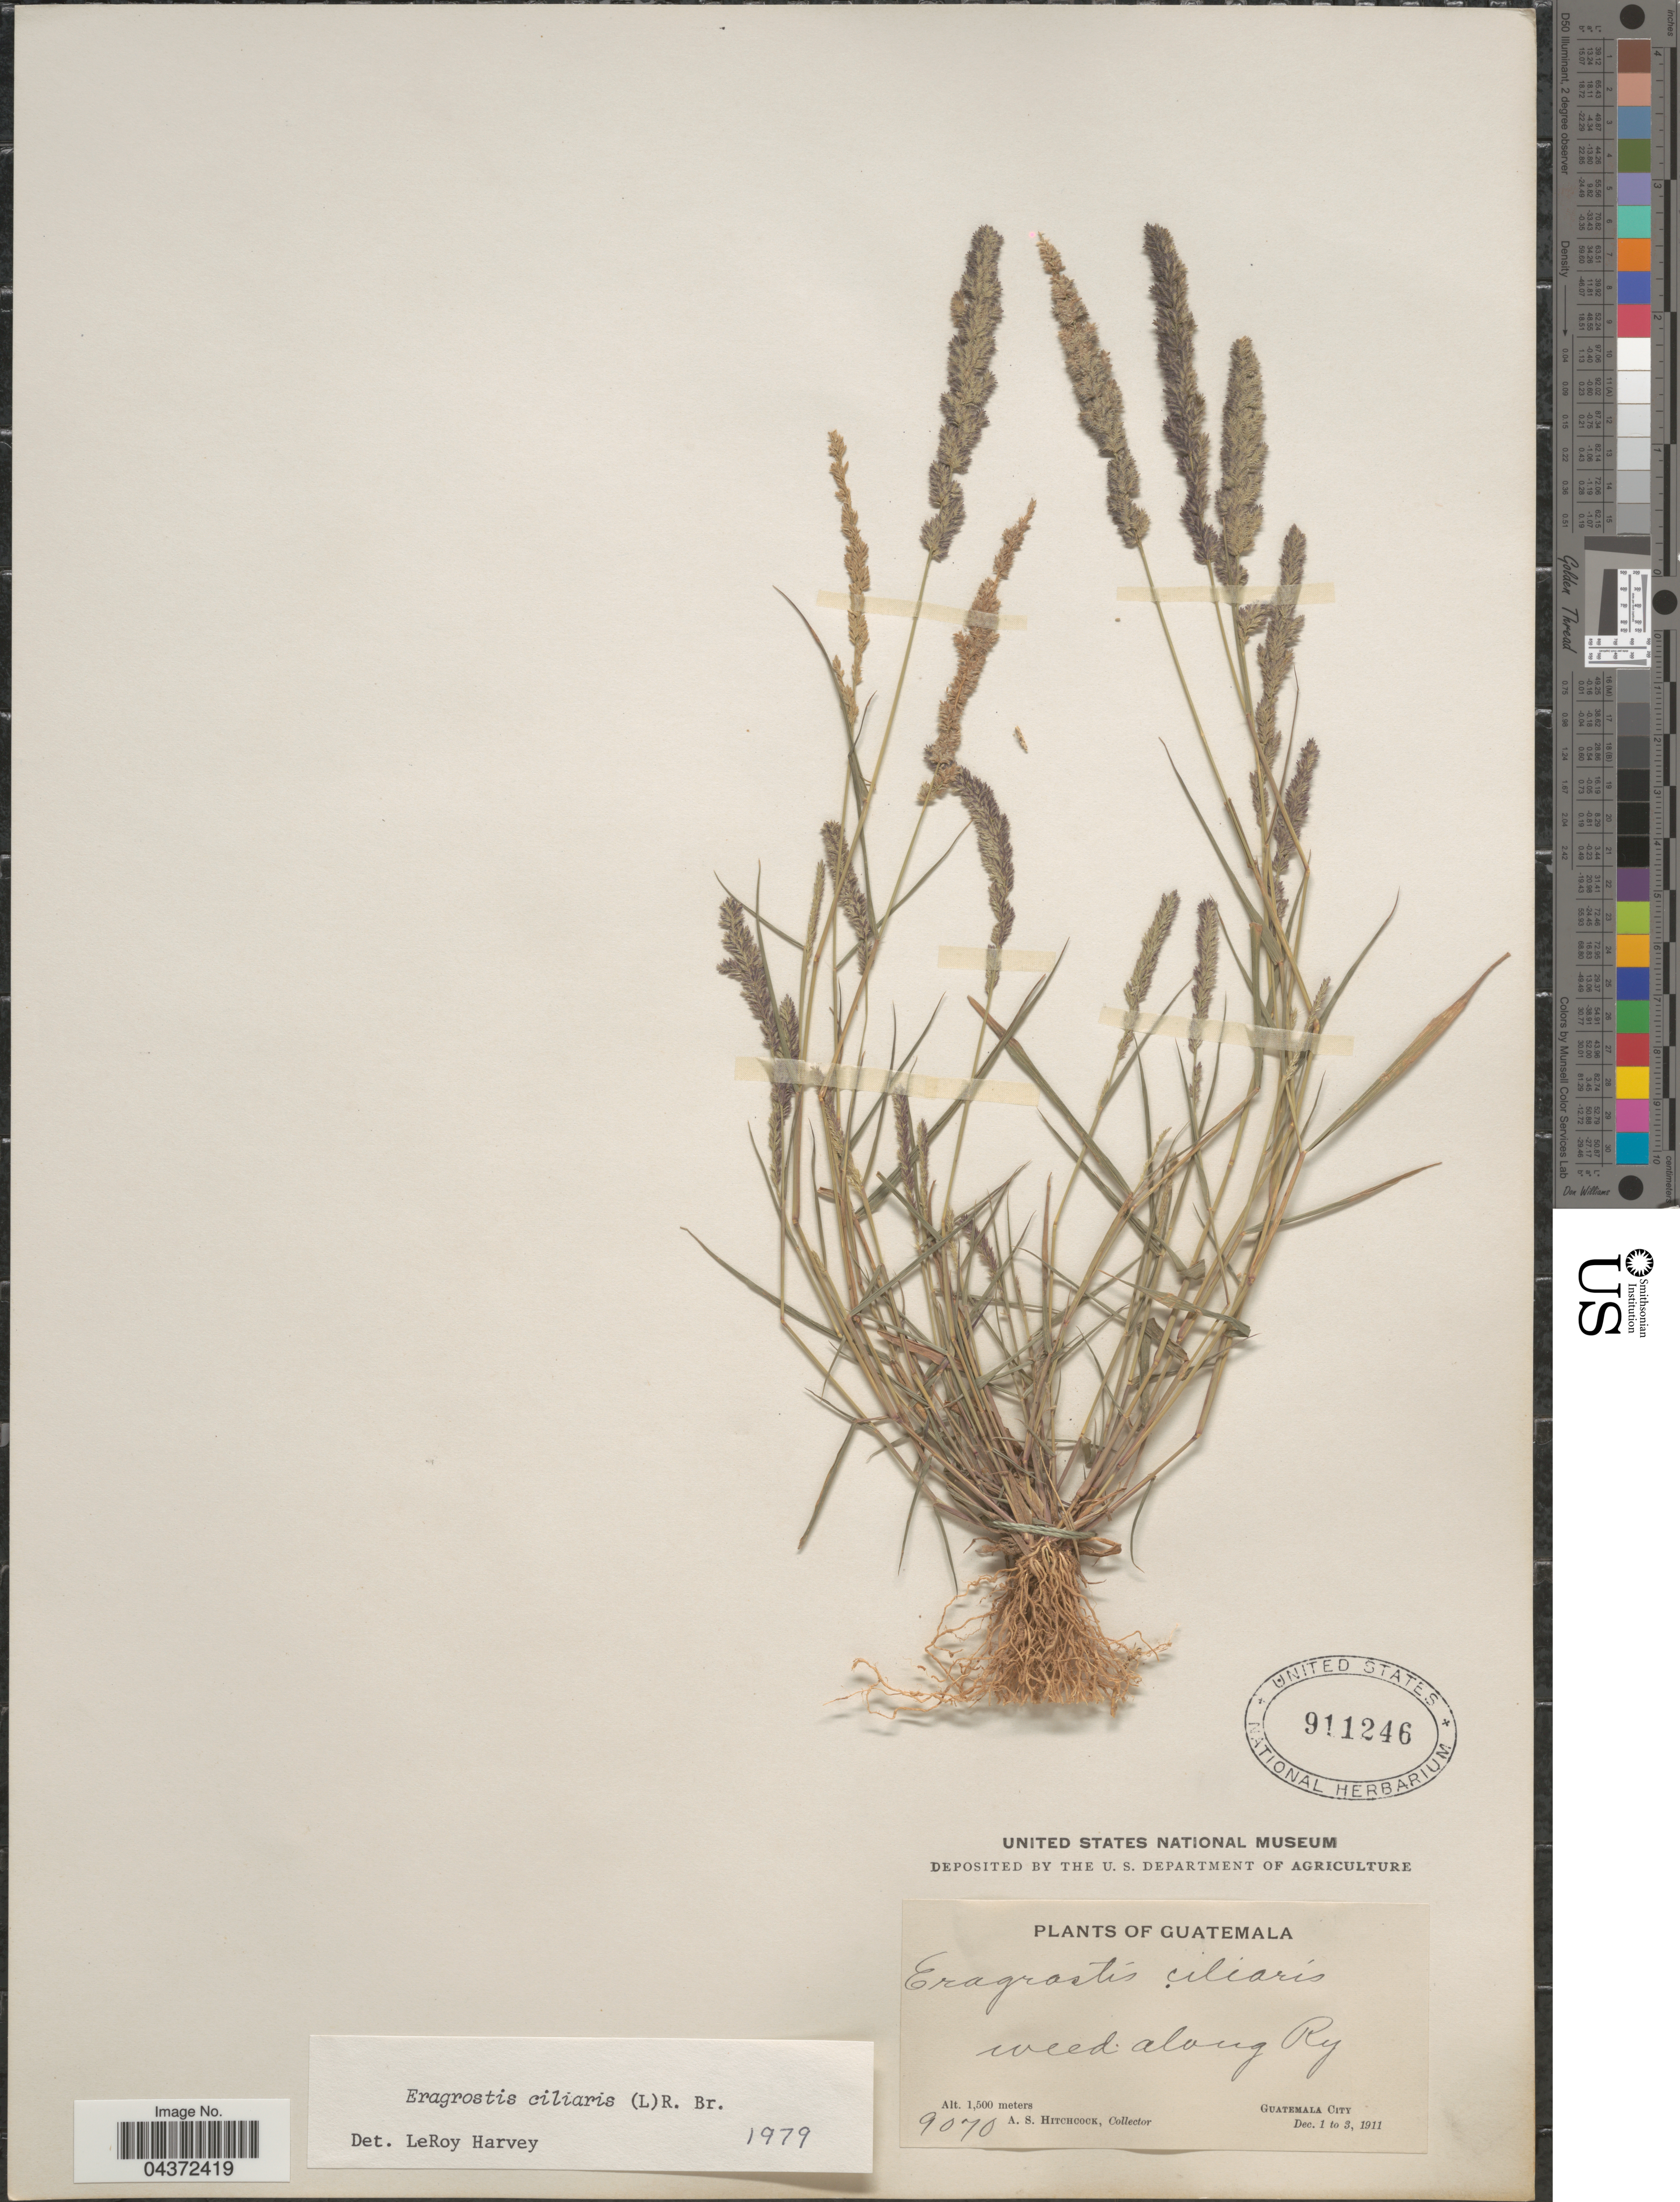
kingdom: Plantae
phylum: Tracheophyta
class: Liliopsida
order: Poales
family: Poaceae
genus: Eragrostis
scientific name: Eragrostis ciliaris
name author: (L.) R. Br.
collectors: A. S. Hitchcock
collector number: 9070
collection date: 1911-12-01/1911-12-03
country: Guatemala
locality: Weed along Ry. Guatemala City.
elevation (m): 1500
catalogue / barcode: US 911246